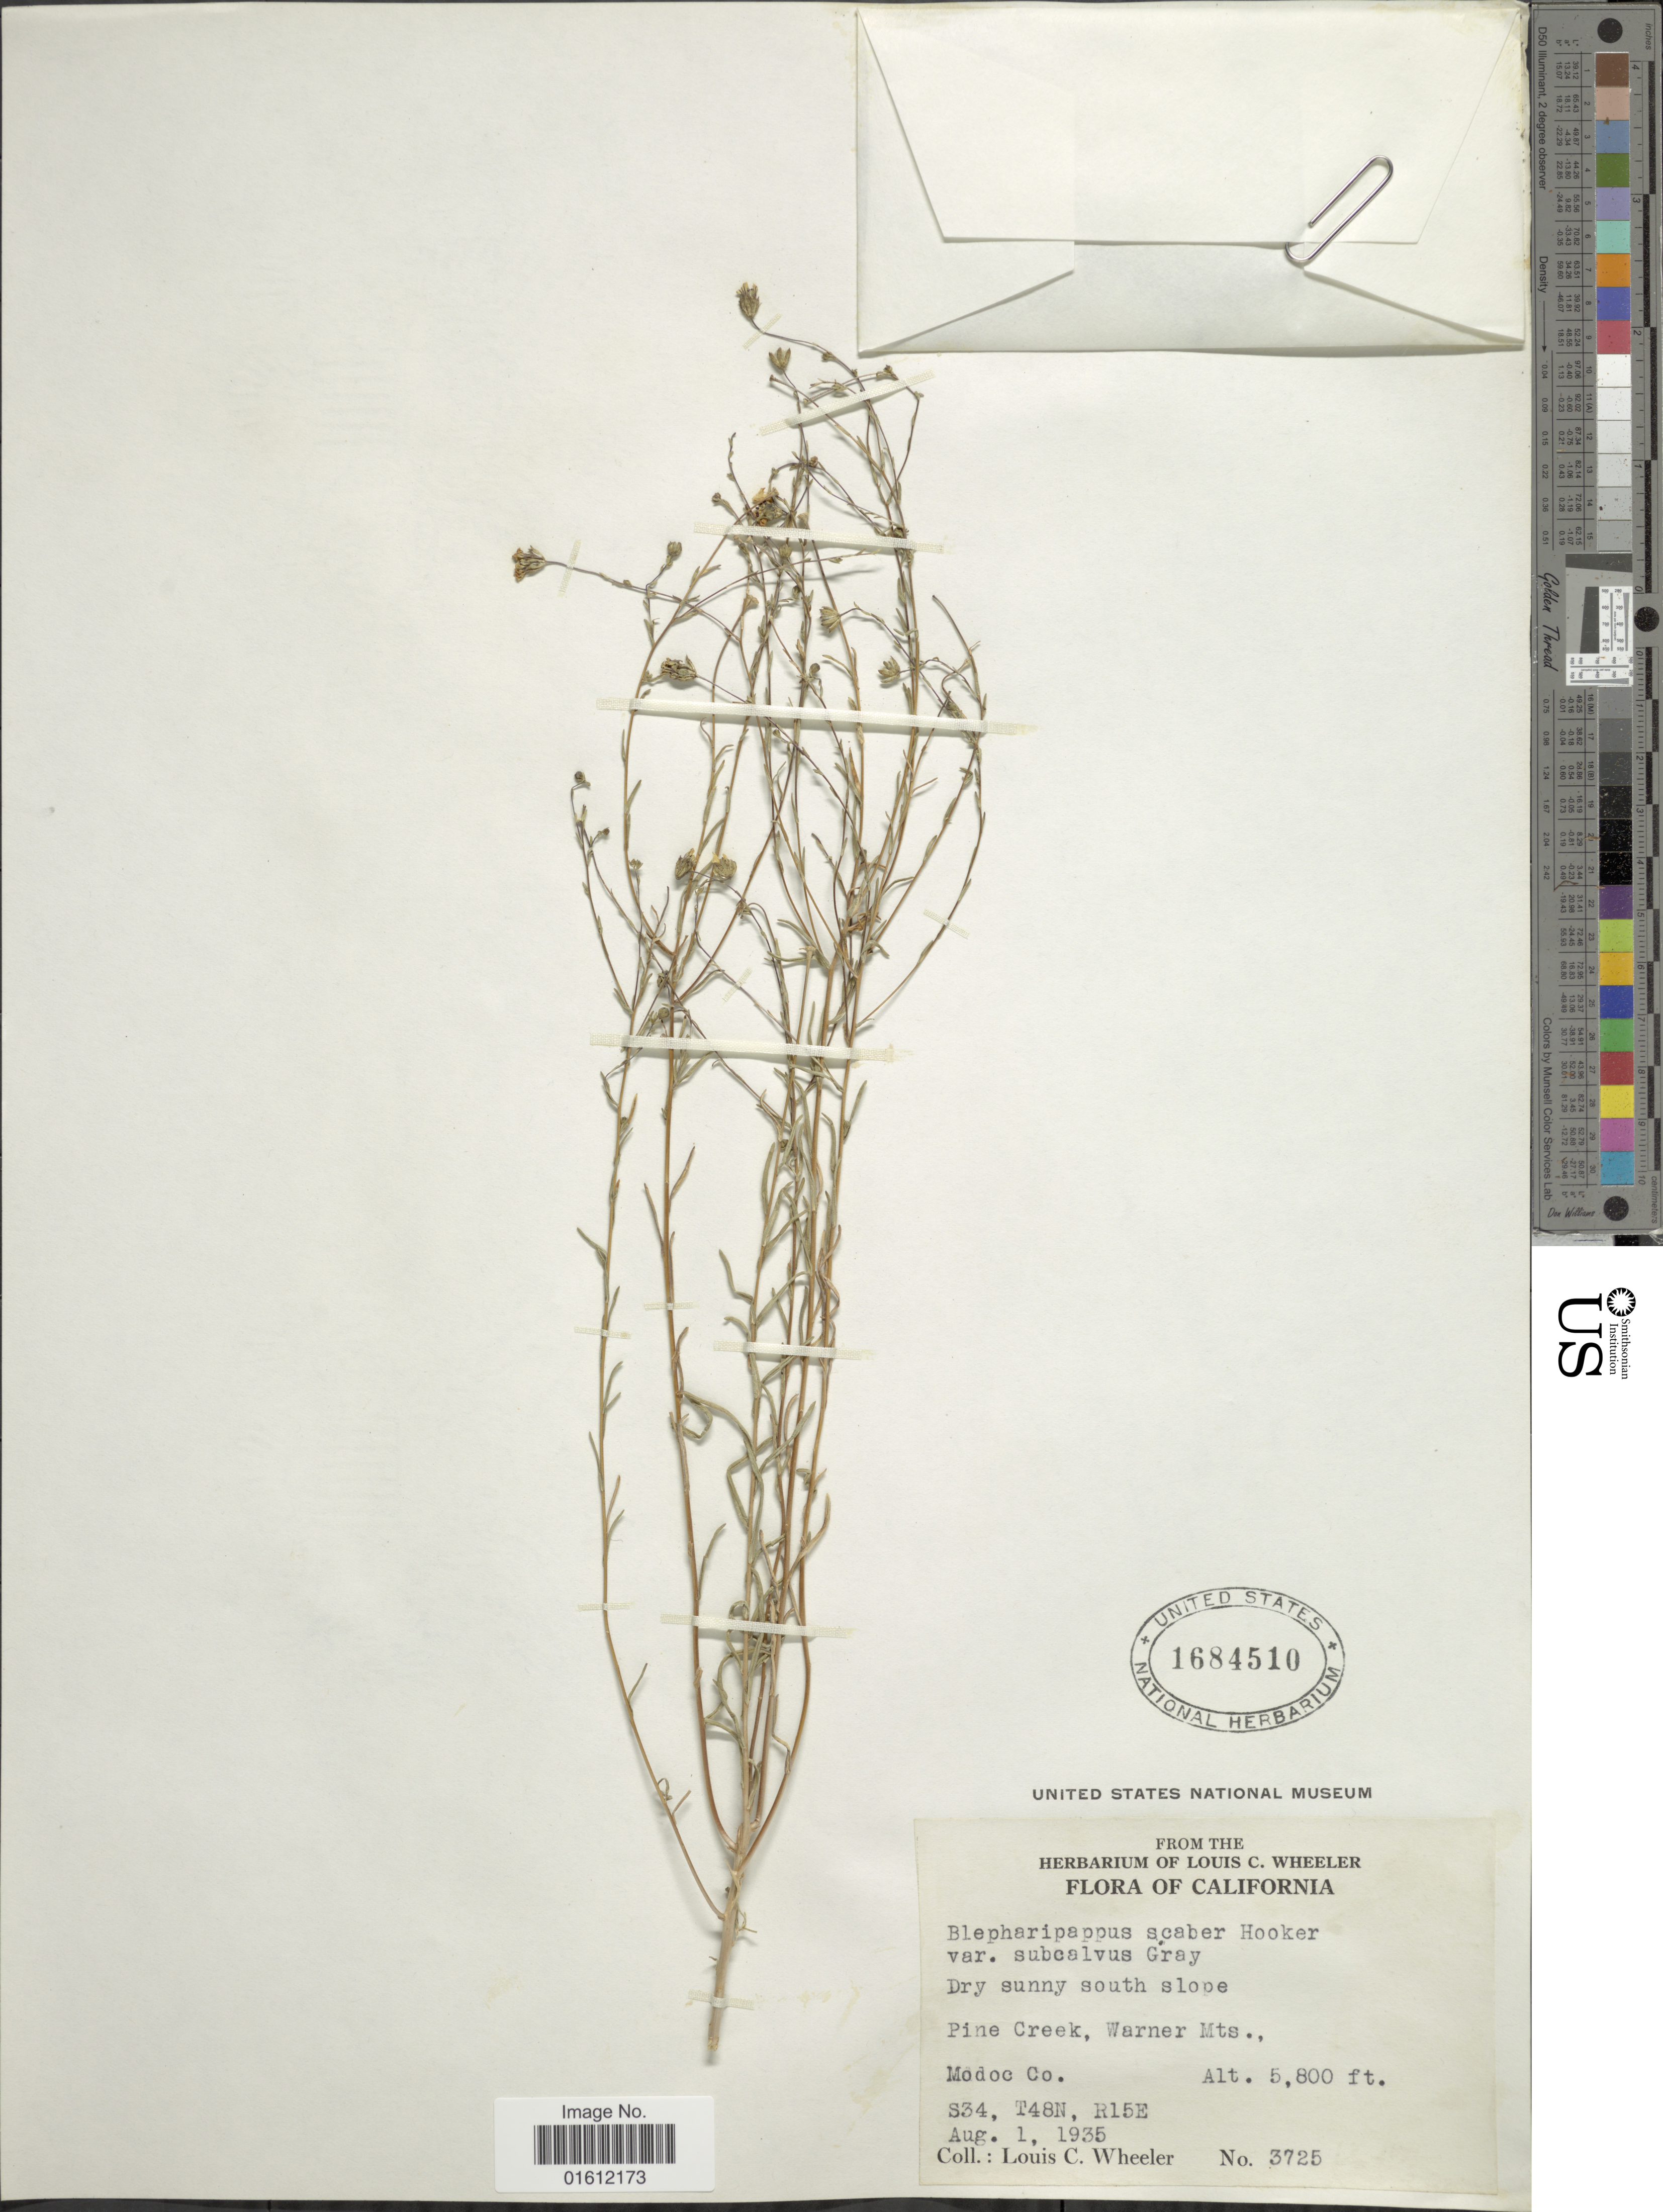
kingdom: Plantae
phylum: Tracheophyta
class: Magnoliopsida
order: Asterales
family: Asteraceae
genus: Blepharipappus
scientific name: Blepharipappus scaber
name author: Hook.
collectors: L. C. Wheeler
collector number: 3725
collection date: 1935-08-01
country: United States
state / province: California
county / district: Modoc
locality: Pine Creek, Warner Mts., Modoc Co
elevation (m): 1768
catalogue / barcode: US 1684510